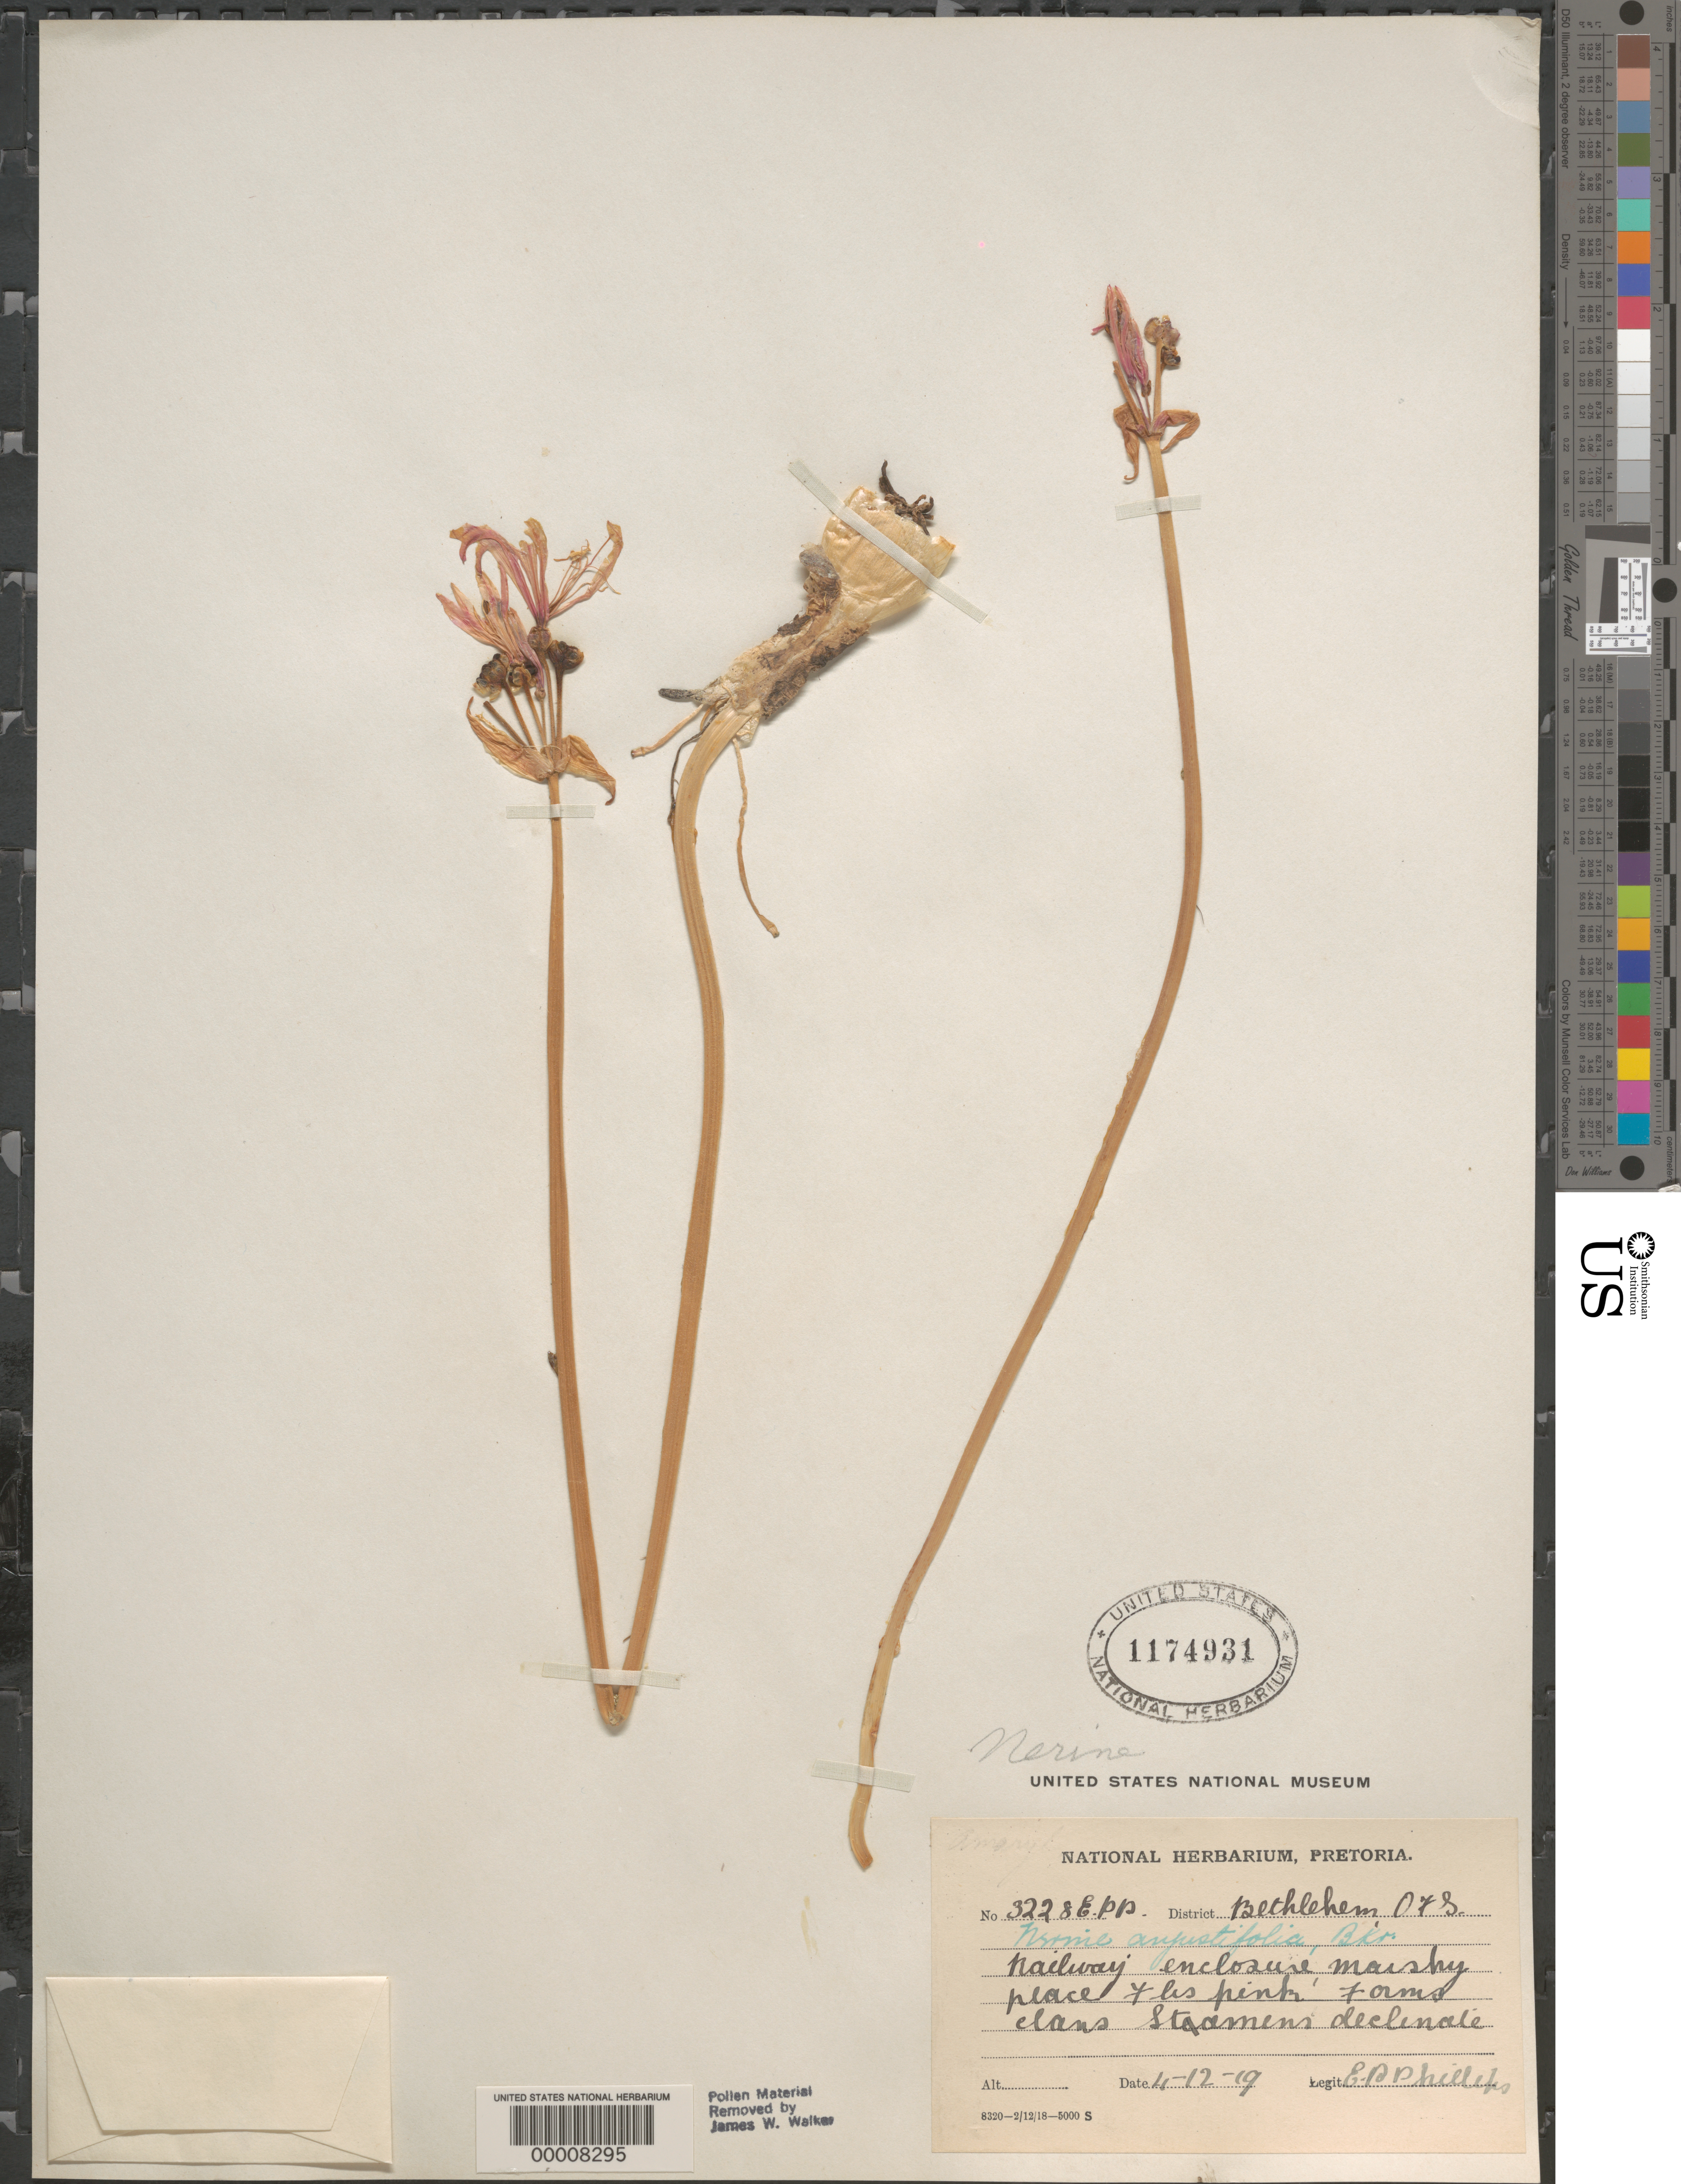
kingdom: Plantae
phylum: Tracheophyta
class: Liliopsida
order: Asparagales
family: Amaryllidaceae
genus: Nerine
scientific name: Nerine angustifolia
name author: Baker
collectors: E. Phillips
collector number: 3228 E.p.p.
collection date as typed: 04 Dec 1919 or 12 Apr 1919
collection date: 1919-04-12 or 1919-12-04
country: South Africa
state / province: Free State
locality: Bethlehem, railway enclosure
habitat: Marshy place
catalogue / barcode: US 1174931